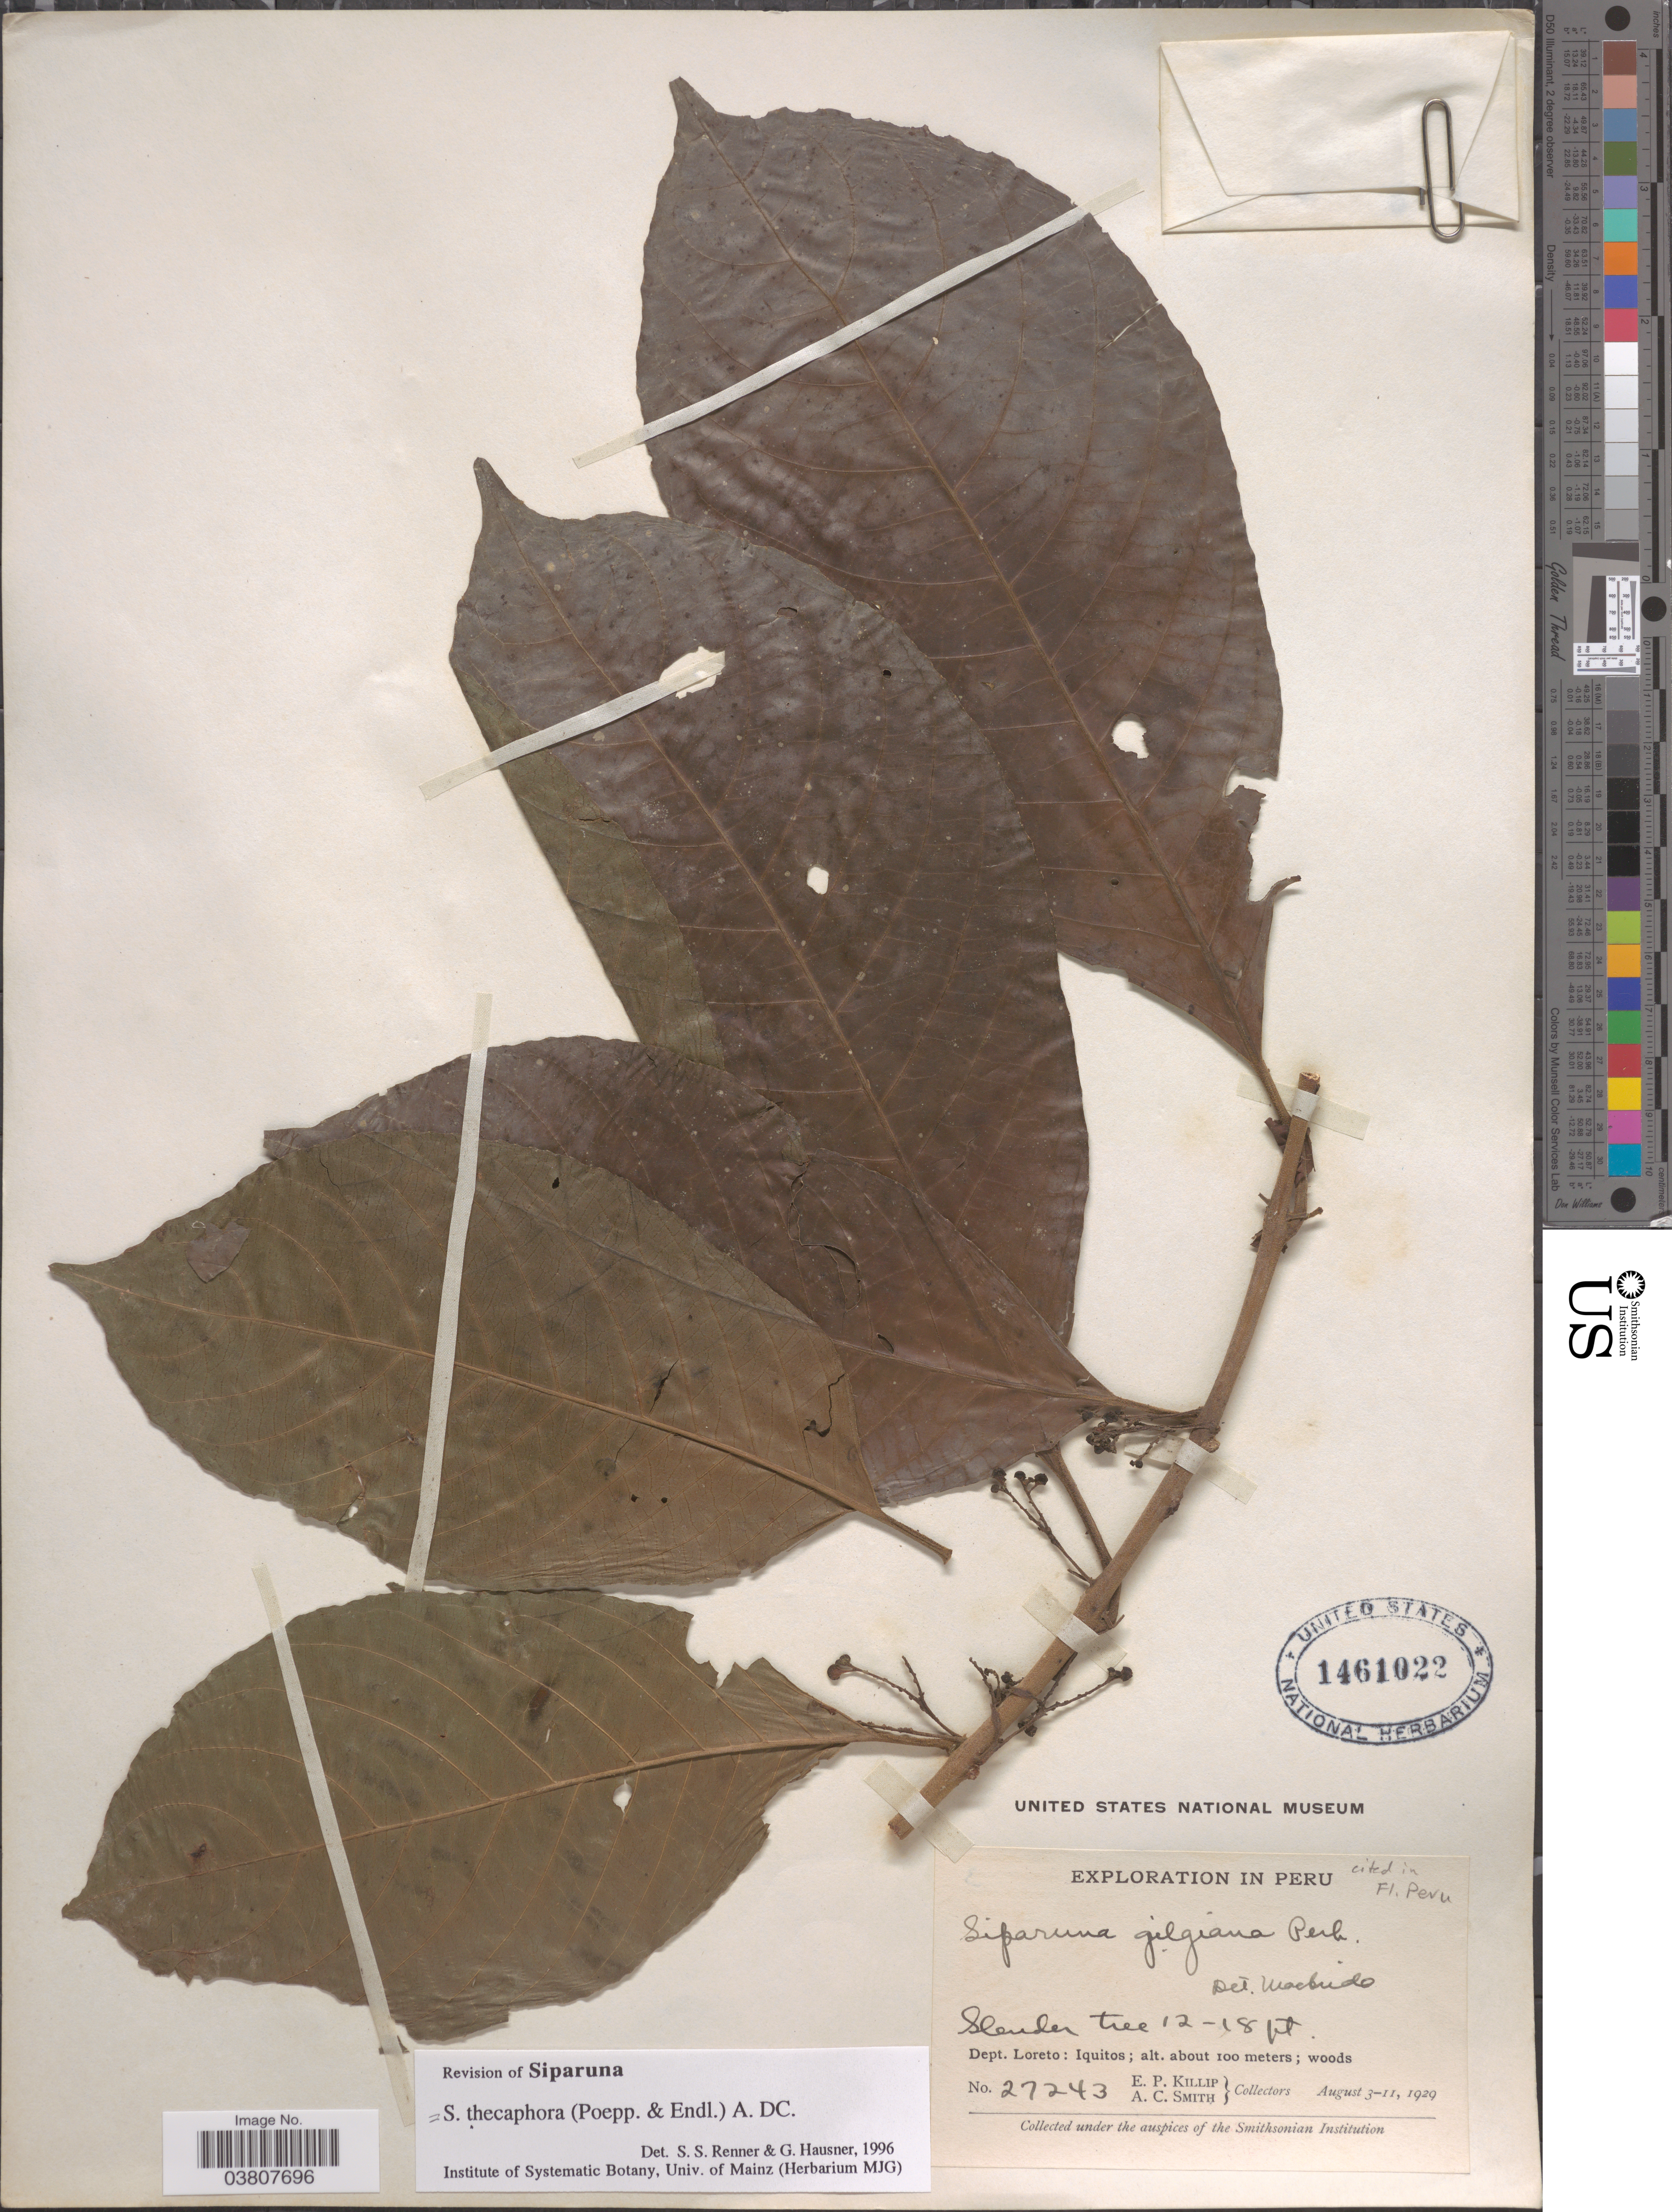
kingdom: Plantae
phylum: Tracheophyta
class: Magnoliopsida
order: Laurales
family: Siparunaceae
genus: Siparuna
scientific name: Siparuna thecaphora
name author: (Poepp. & Endl.) A. DC.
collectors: E. P. Killip & A. C. Smith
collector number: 27243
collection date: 1929-08-03/1929-08-11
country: Peru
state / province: Loreto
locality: Dept. Loreto: Iquitos.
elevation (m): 100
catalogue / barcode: US 1461022